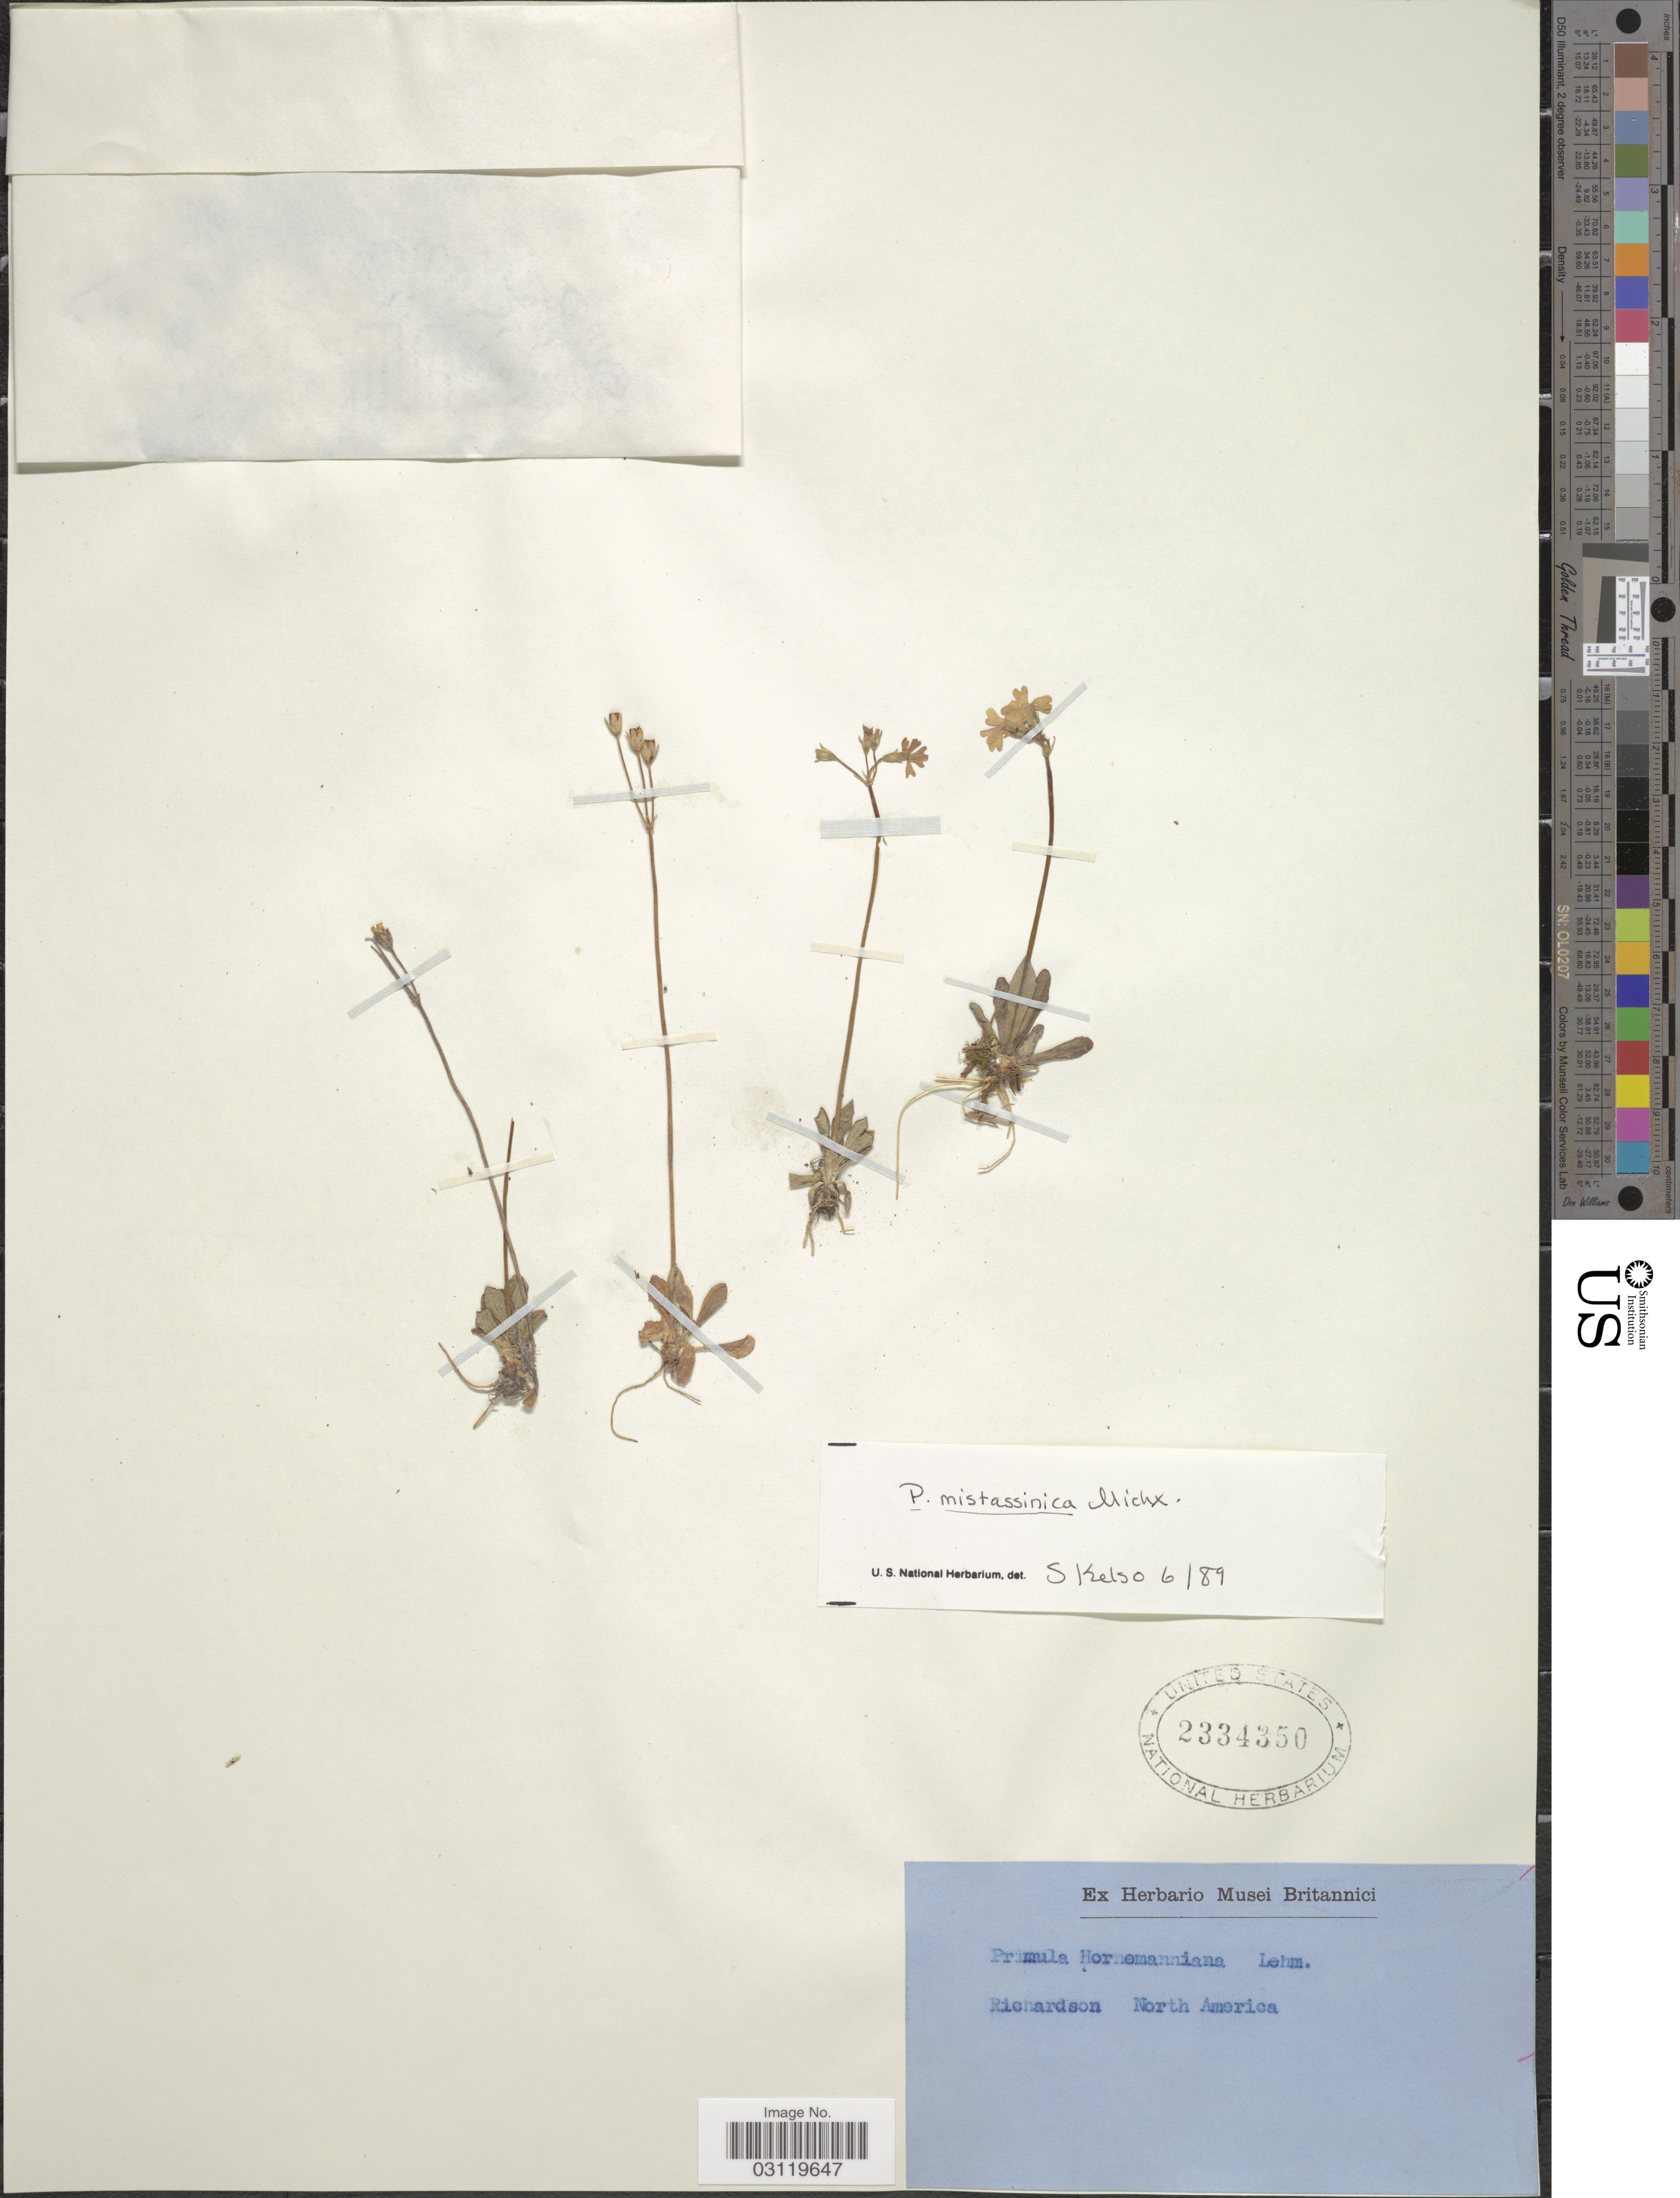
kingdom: Plantae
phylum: Tracheophyta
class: Magnoliopsida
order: Ericales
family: Primulaceae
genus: Primula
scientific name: Primula mistassinica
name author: Michx.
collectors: -- Richardson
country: United States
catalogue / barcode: US 2334350